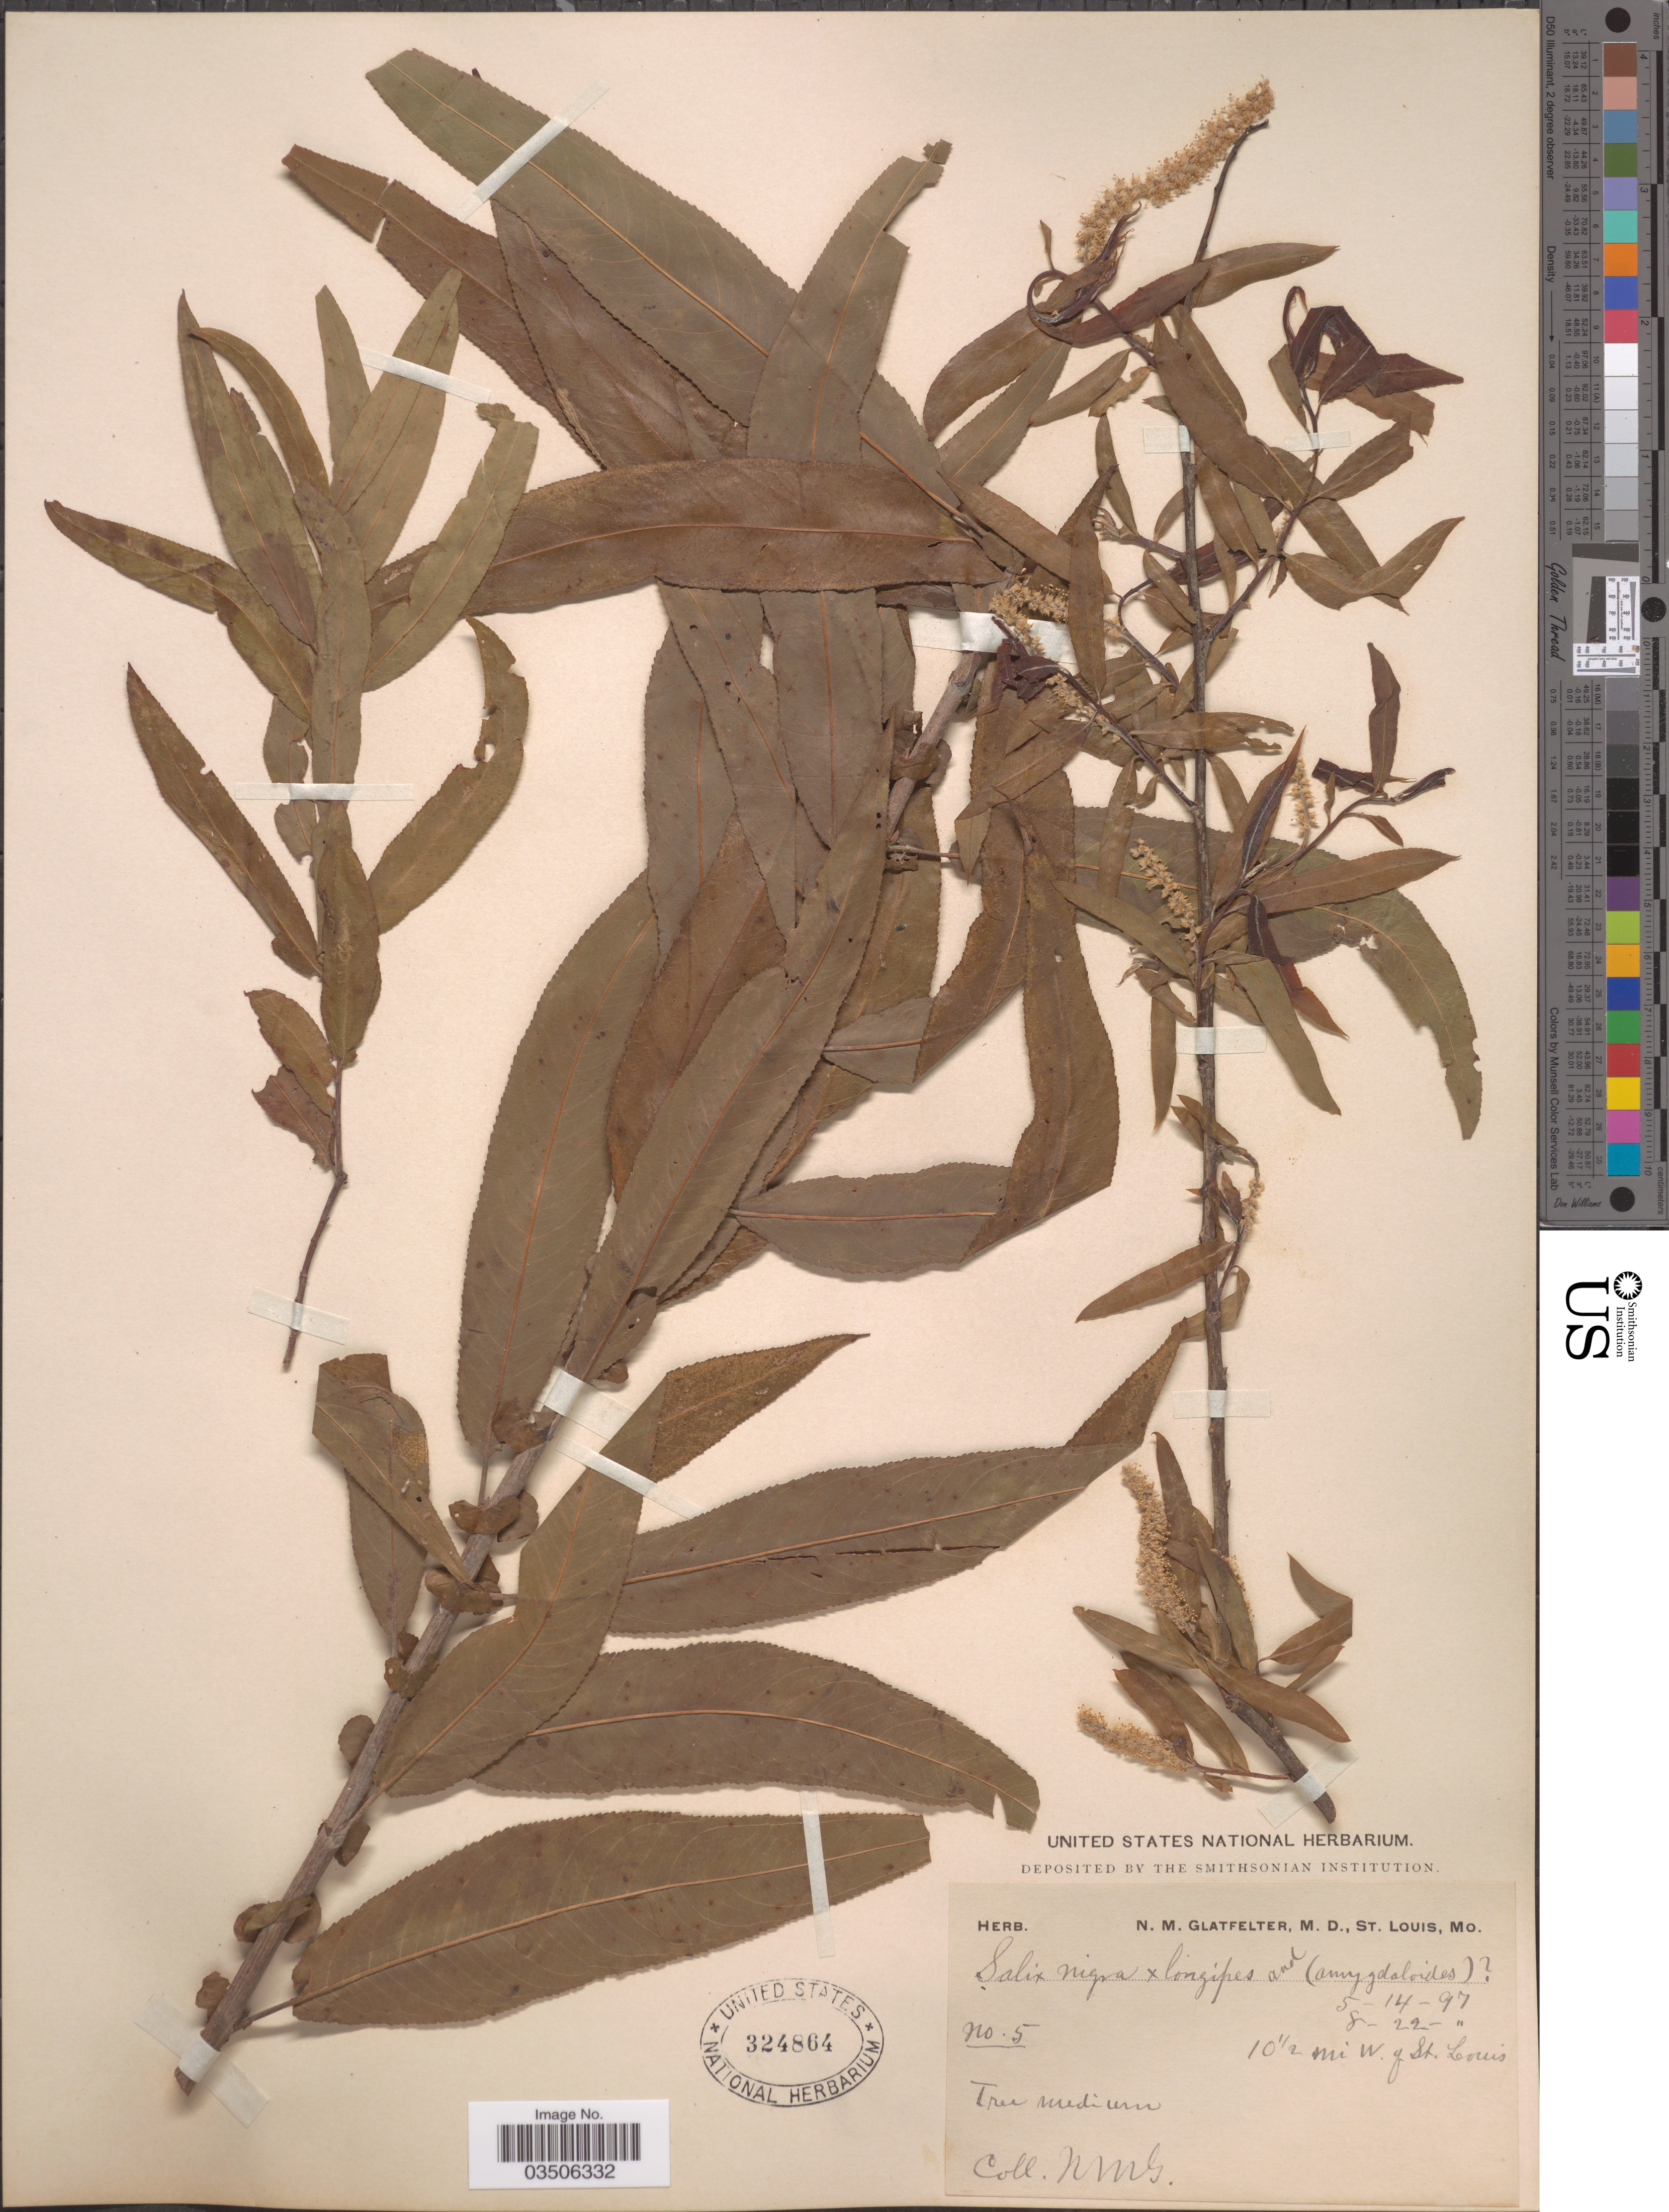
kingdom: Plantae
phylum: Tracheophyta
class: Magnoliopsida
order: Malpighiales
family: Salicaceae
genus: Salix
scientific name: Salix wardii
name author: Bebb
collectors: N. M. Glatfelter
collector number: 5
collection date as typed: Transcribed d/m/y: 14/5/97 to 22/8/97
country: United States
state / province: Missouri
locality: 10½ mi W. of St. Louis.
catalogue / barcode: US 324864